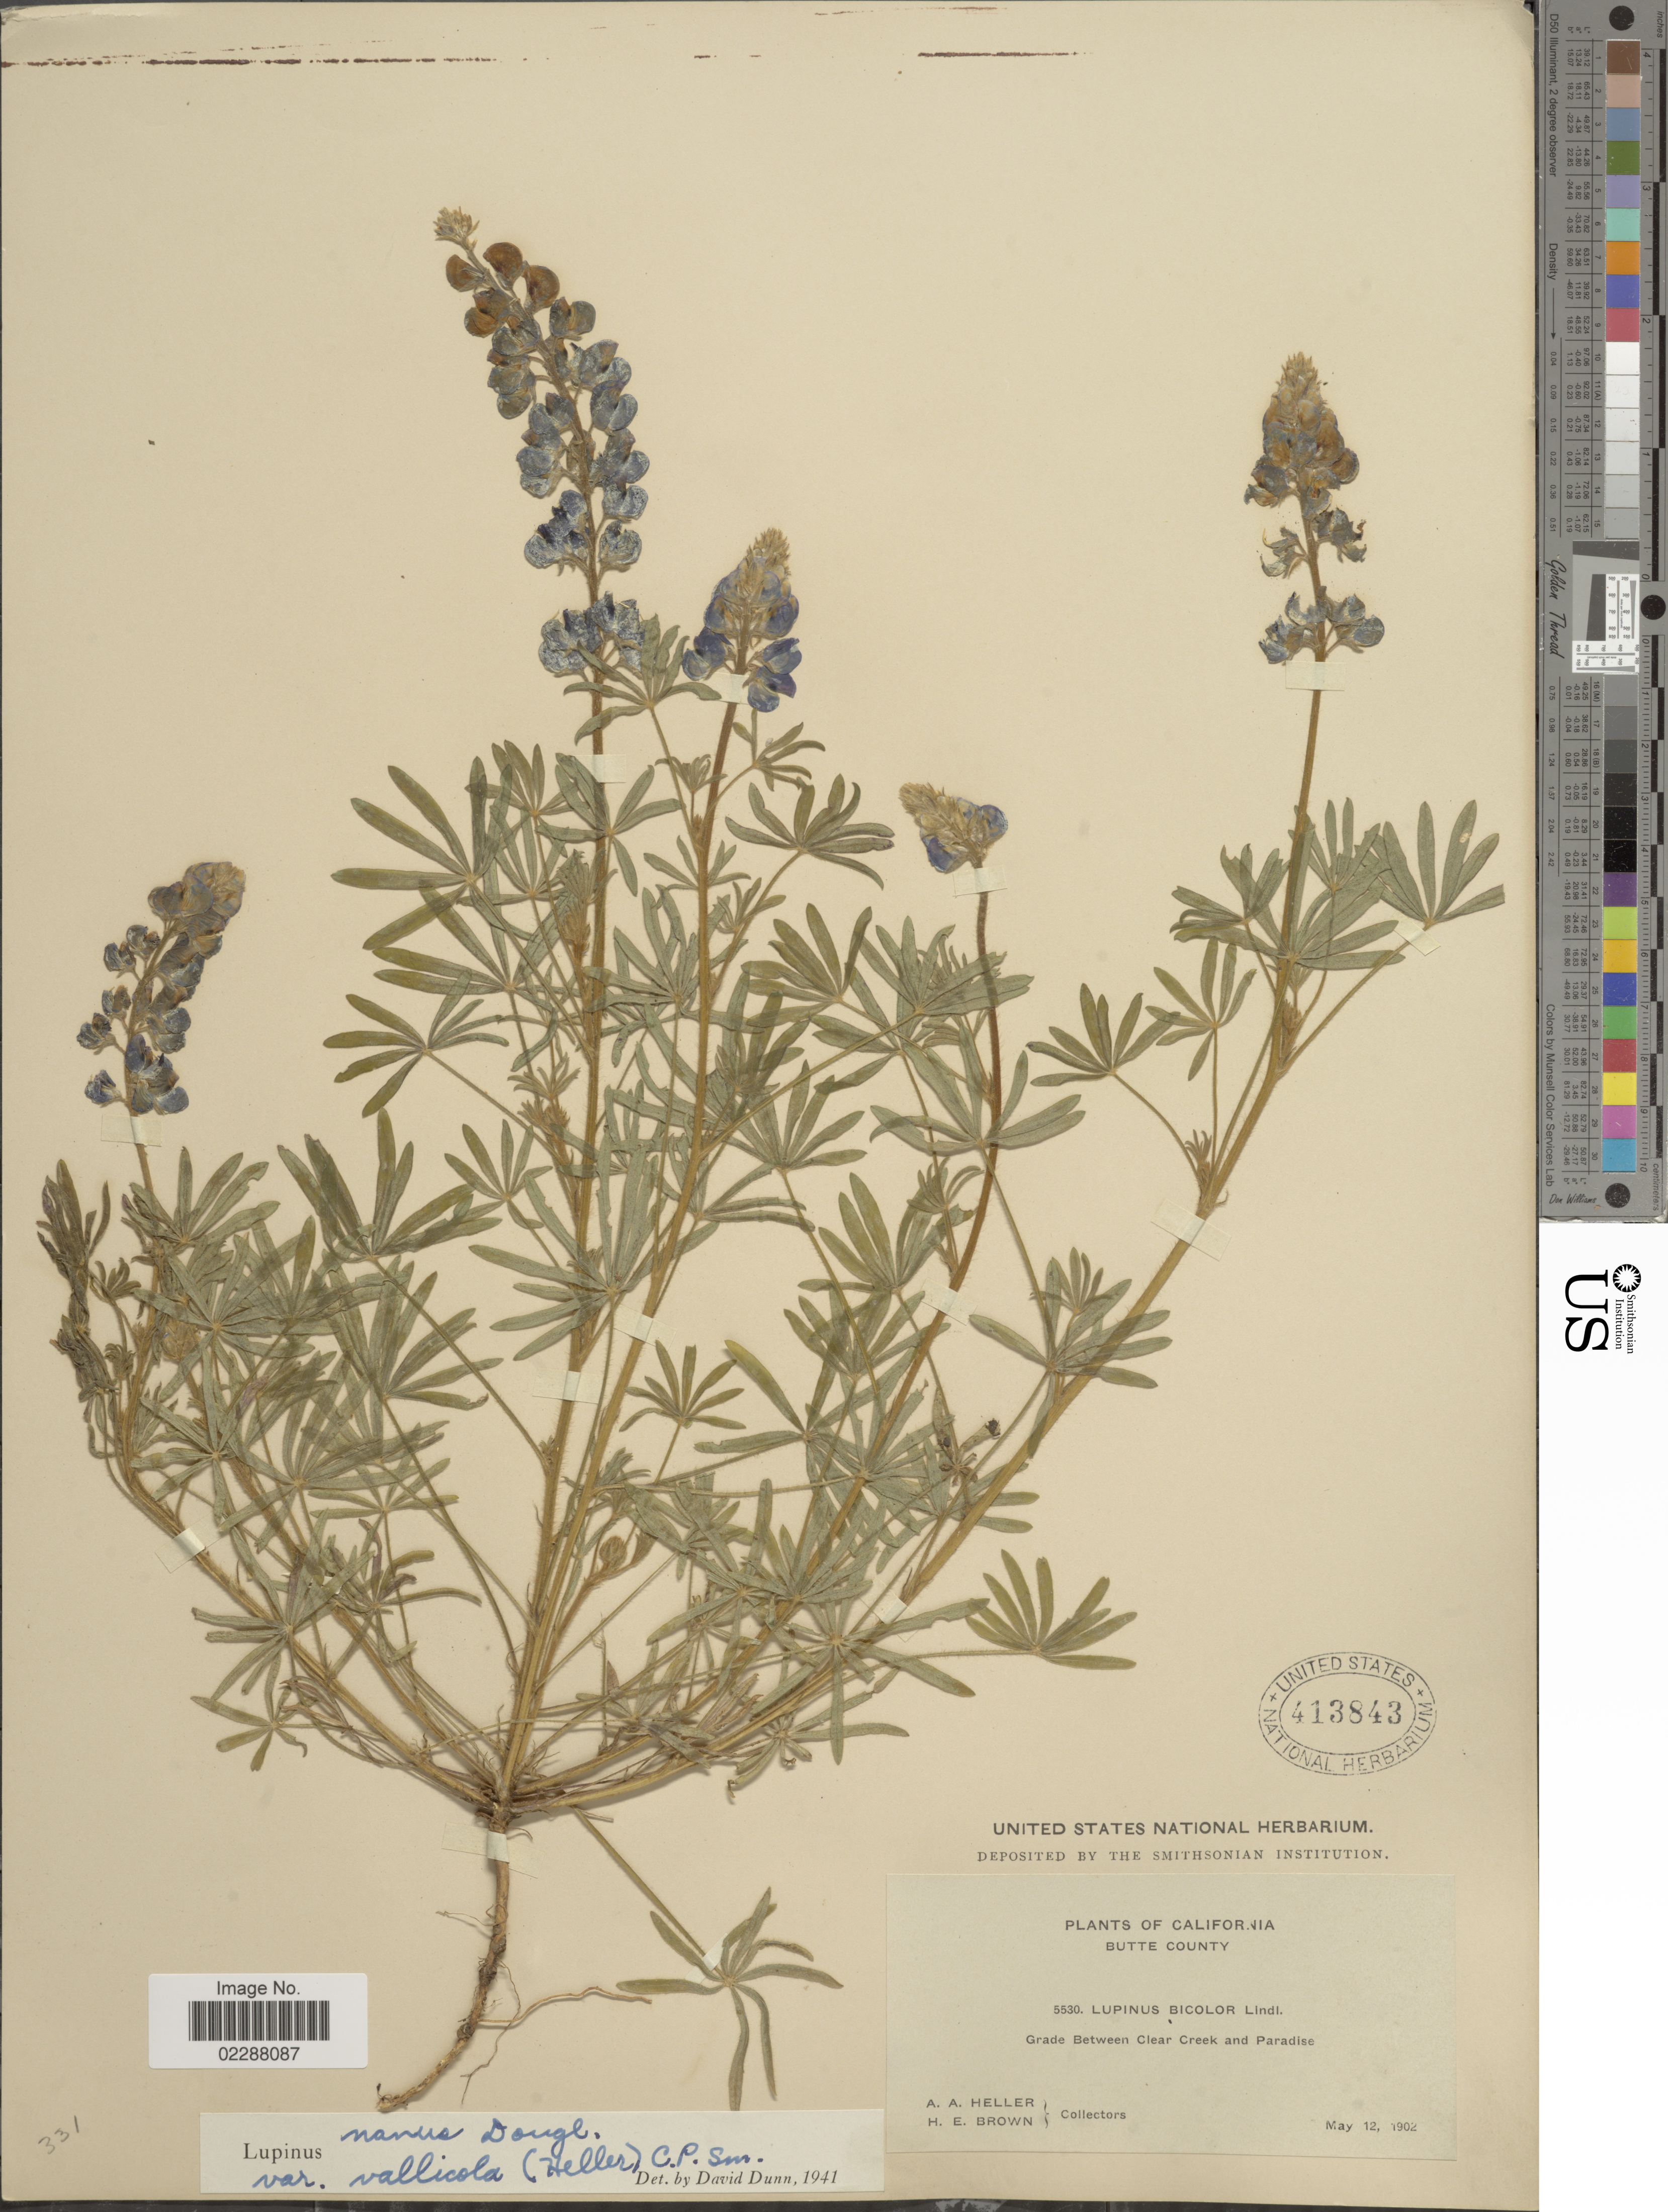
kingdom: Plantae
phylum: Tracheophyta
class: Magnoliopsida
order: Fabales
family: Fabaceae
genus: Lupinus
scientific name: Lupinus vallicola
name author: A. Heller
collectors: A. A. Heller & H. E. Brown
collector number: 5530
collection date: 1902-05-12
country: United States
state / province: California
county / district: Butte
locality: California, Butte County, Grade Between Clear Creek and Paradise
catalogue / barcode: US 413843